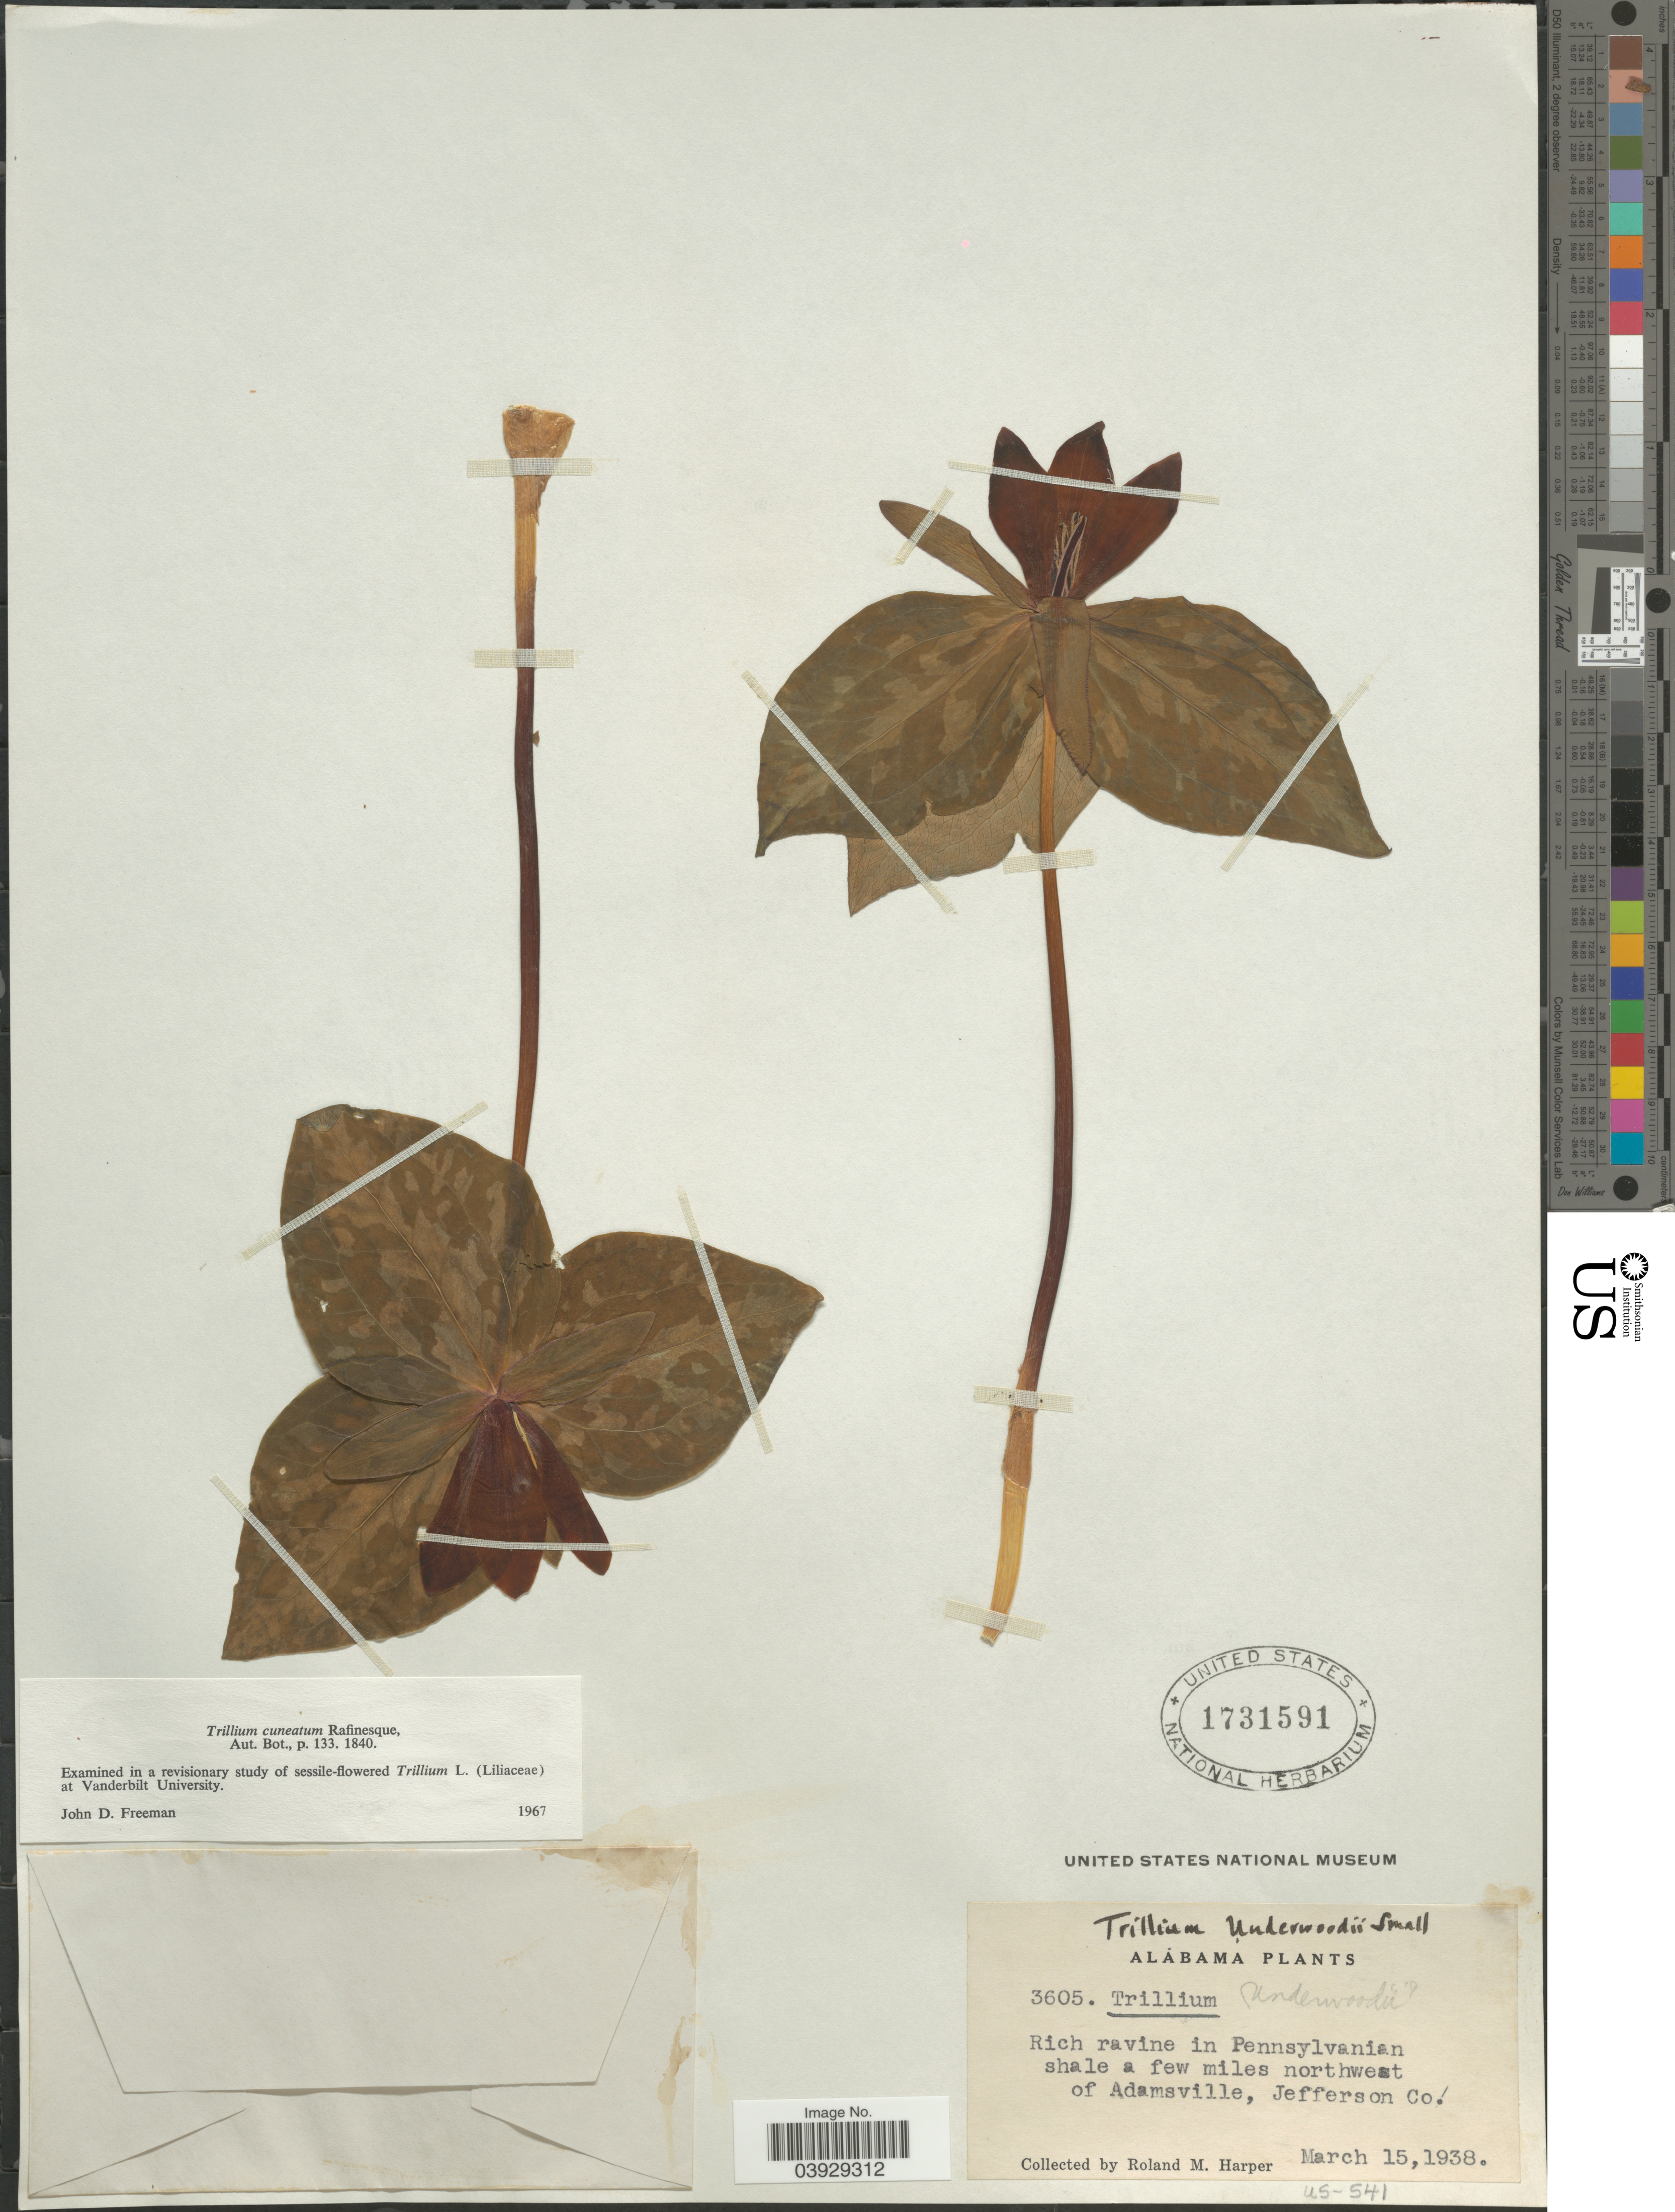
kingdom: Plantae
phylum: Tracheophyta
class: Liliopsida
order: Liliales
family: Melanthiaceae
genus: Trillium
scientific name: Trillium cuneatum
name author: Raf.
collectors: R. M. Harper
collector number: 3605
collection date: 1938-03-15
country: United States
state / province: Alabama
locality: In Pennsylvanian shale a few miles northwest of Adamsville, Jefferson Co.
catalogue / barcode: US 1731591